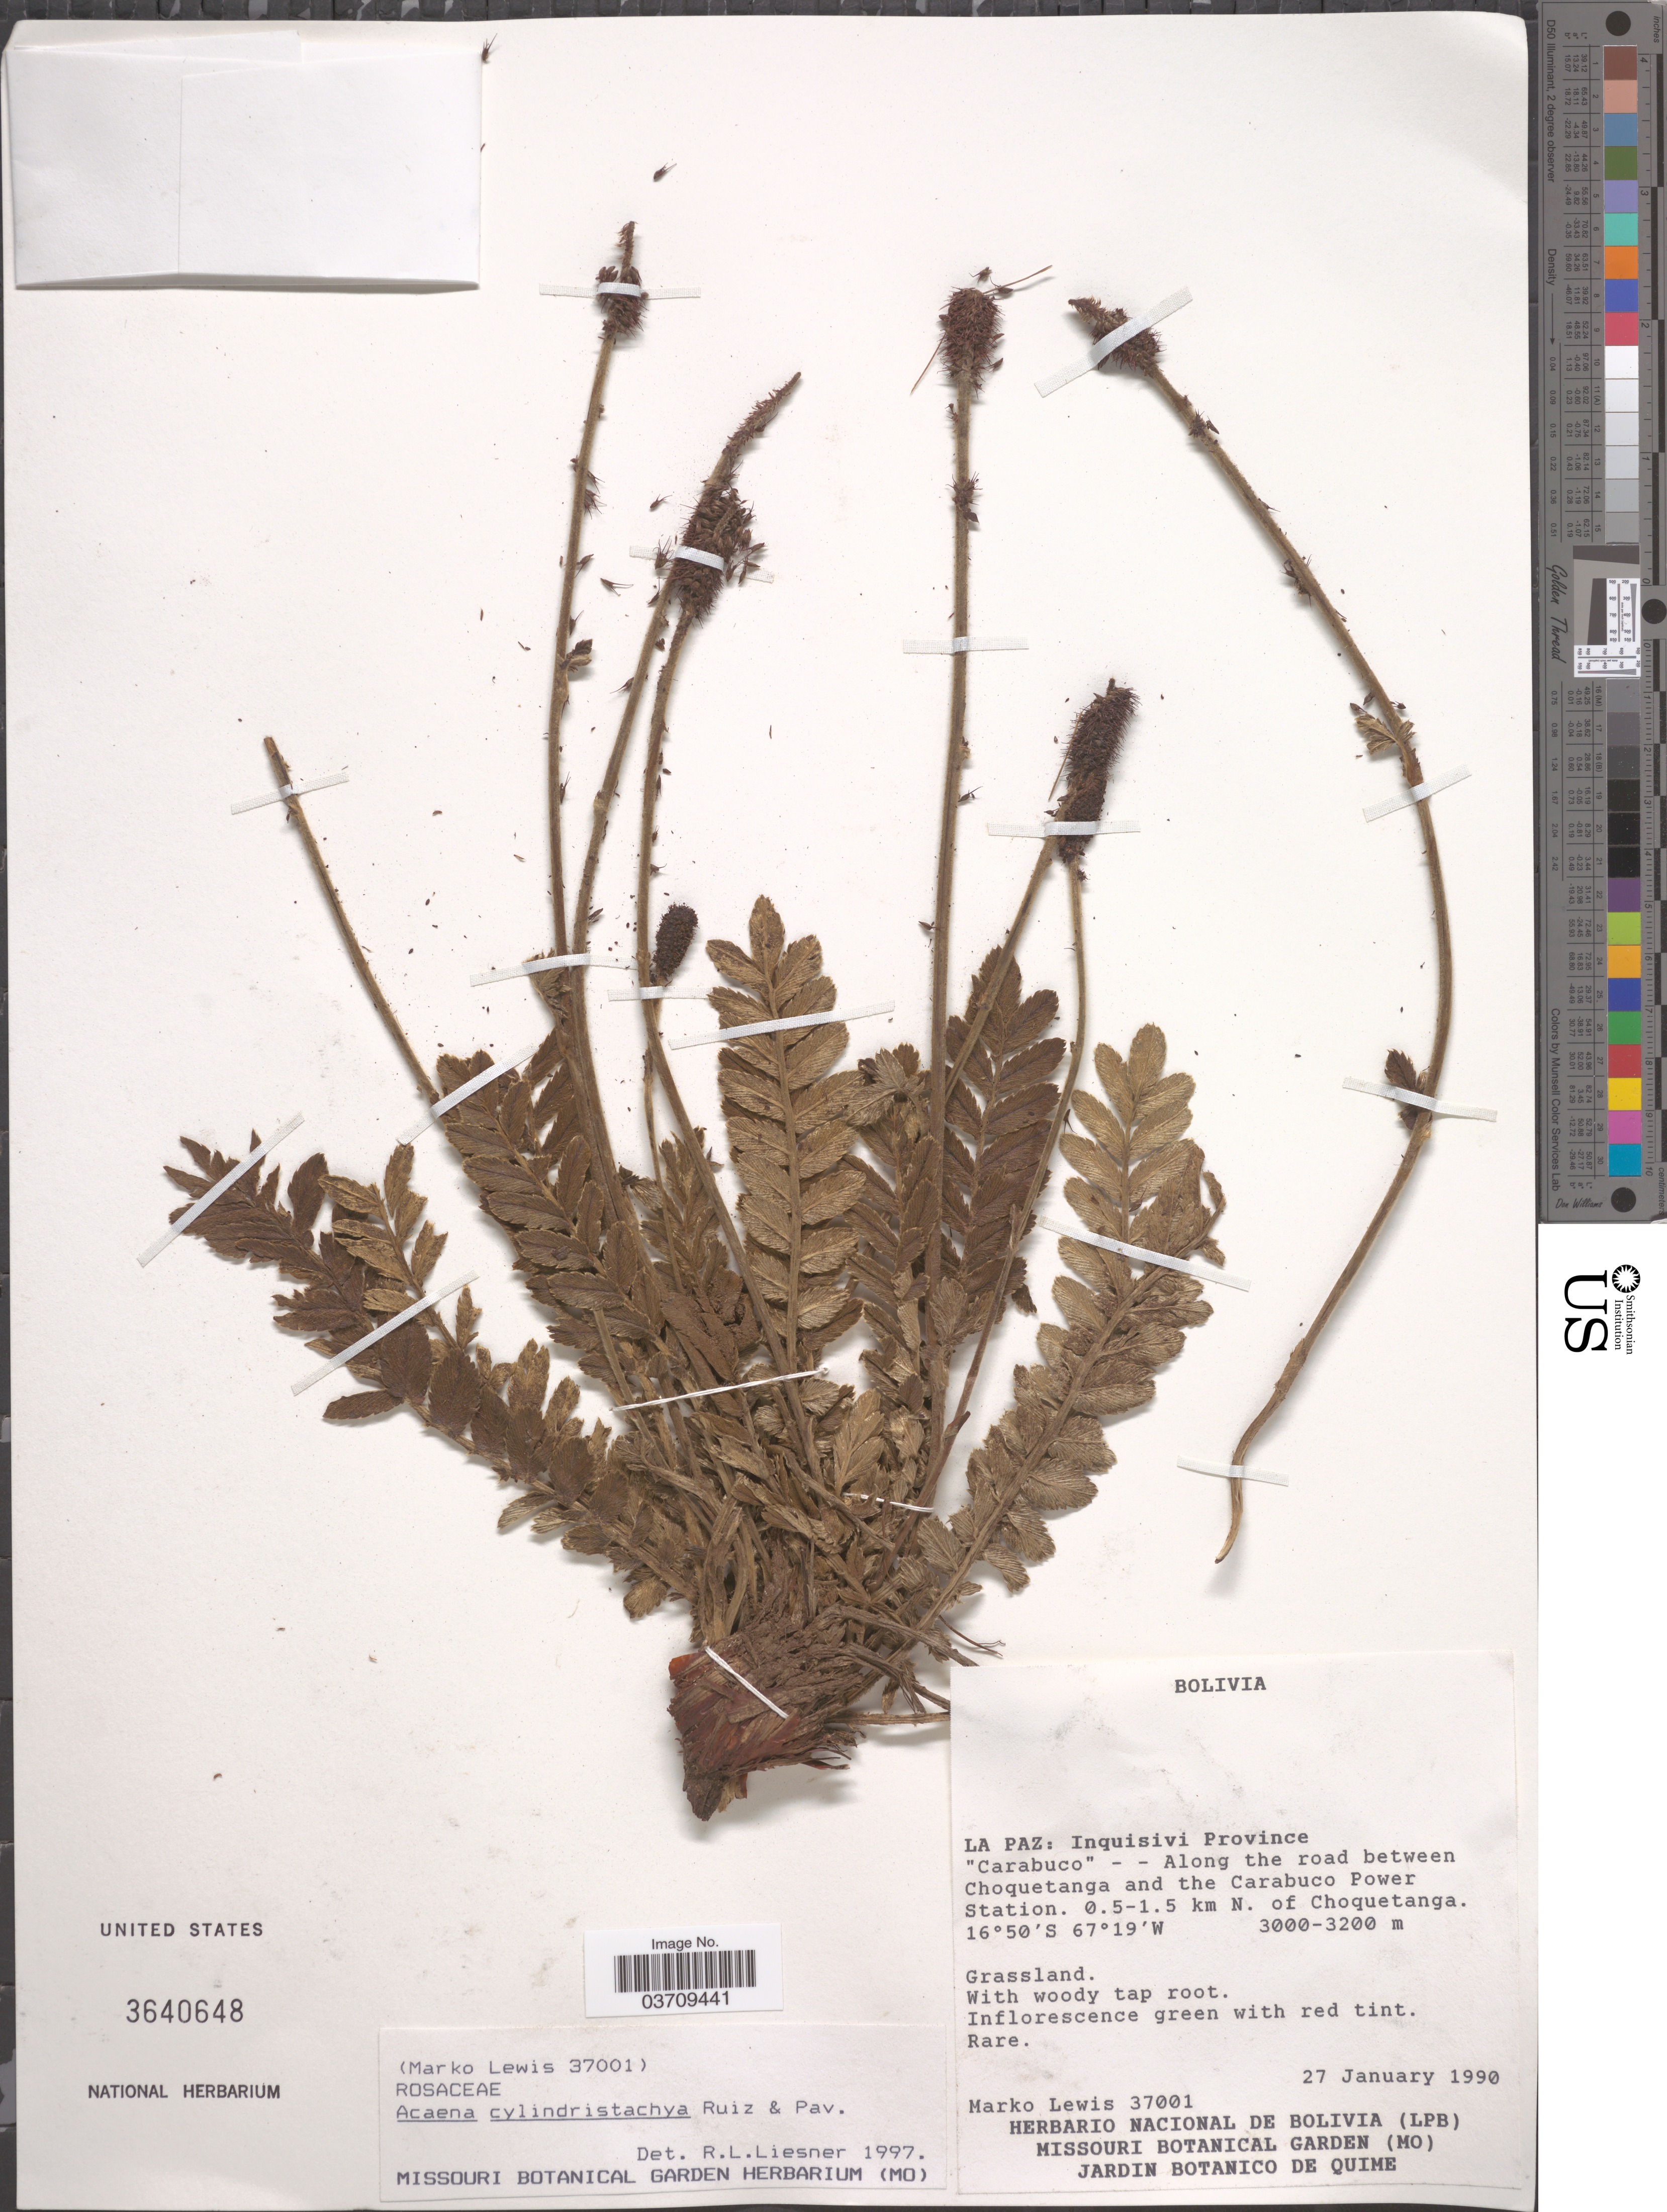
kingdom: Plantae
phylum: Tracheophyta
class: Magnoliopsida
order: Rosales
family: Rosaceae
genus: Acaena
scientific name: Acaena cylindristachya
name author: Ruiz & Pav.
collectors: M. A. Lewis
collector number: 37001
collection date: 1990-01-27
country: Bolivia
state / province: La Paz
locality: Inquisivi Province. "Carabuco" - - Along the road between Choquetanga and the Carabuco Power Station. 0.5-1.5 km N. of Choquetanga.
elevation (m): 3000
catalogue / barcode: US 3640648